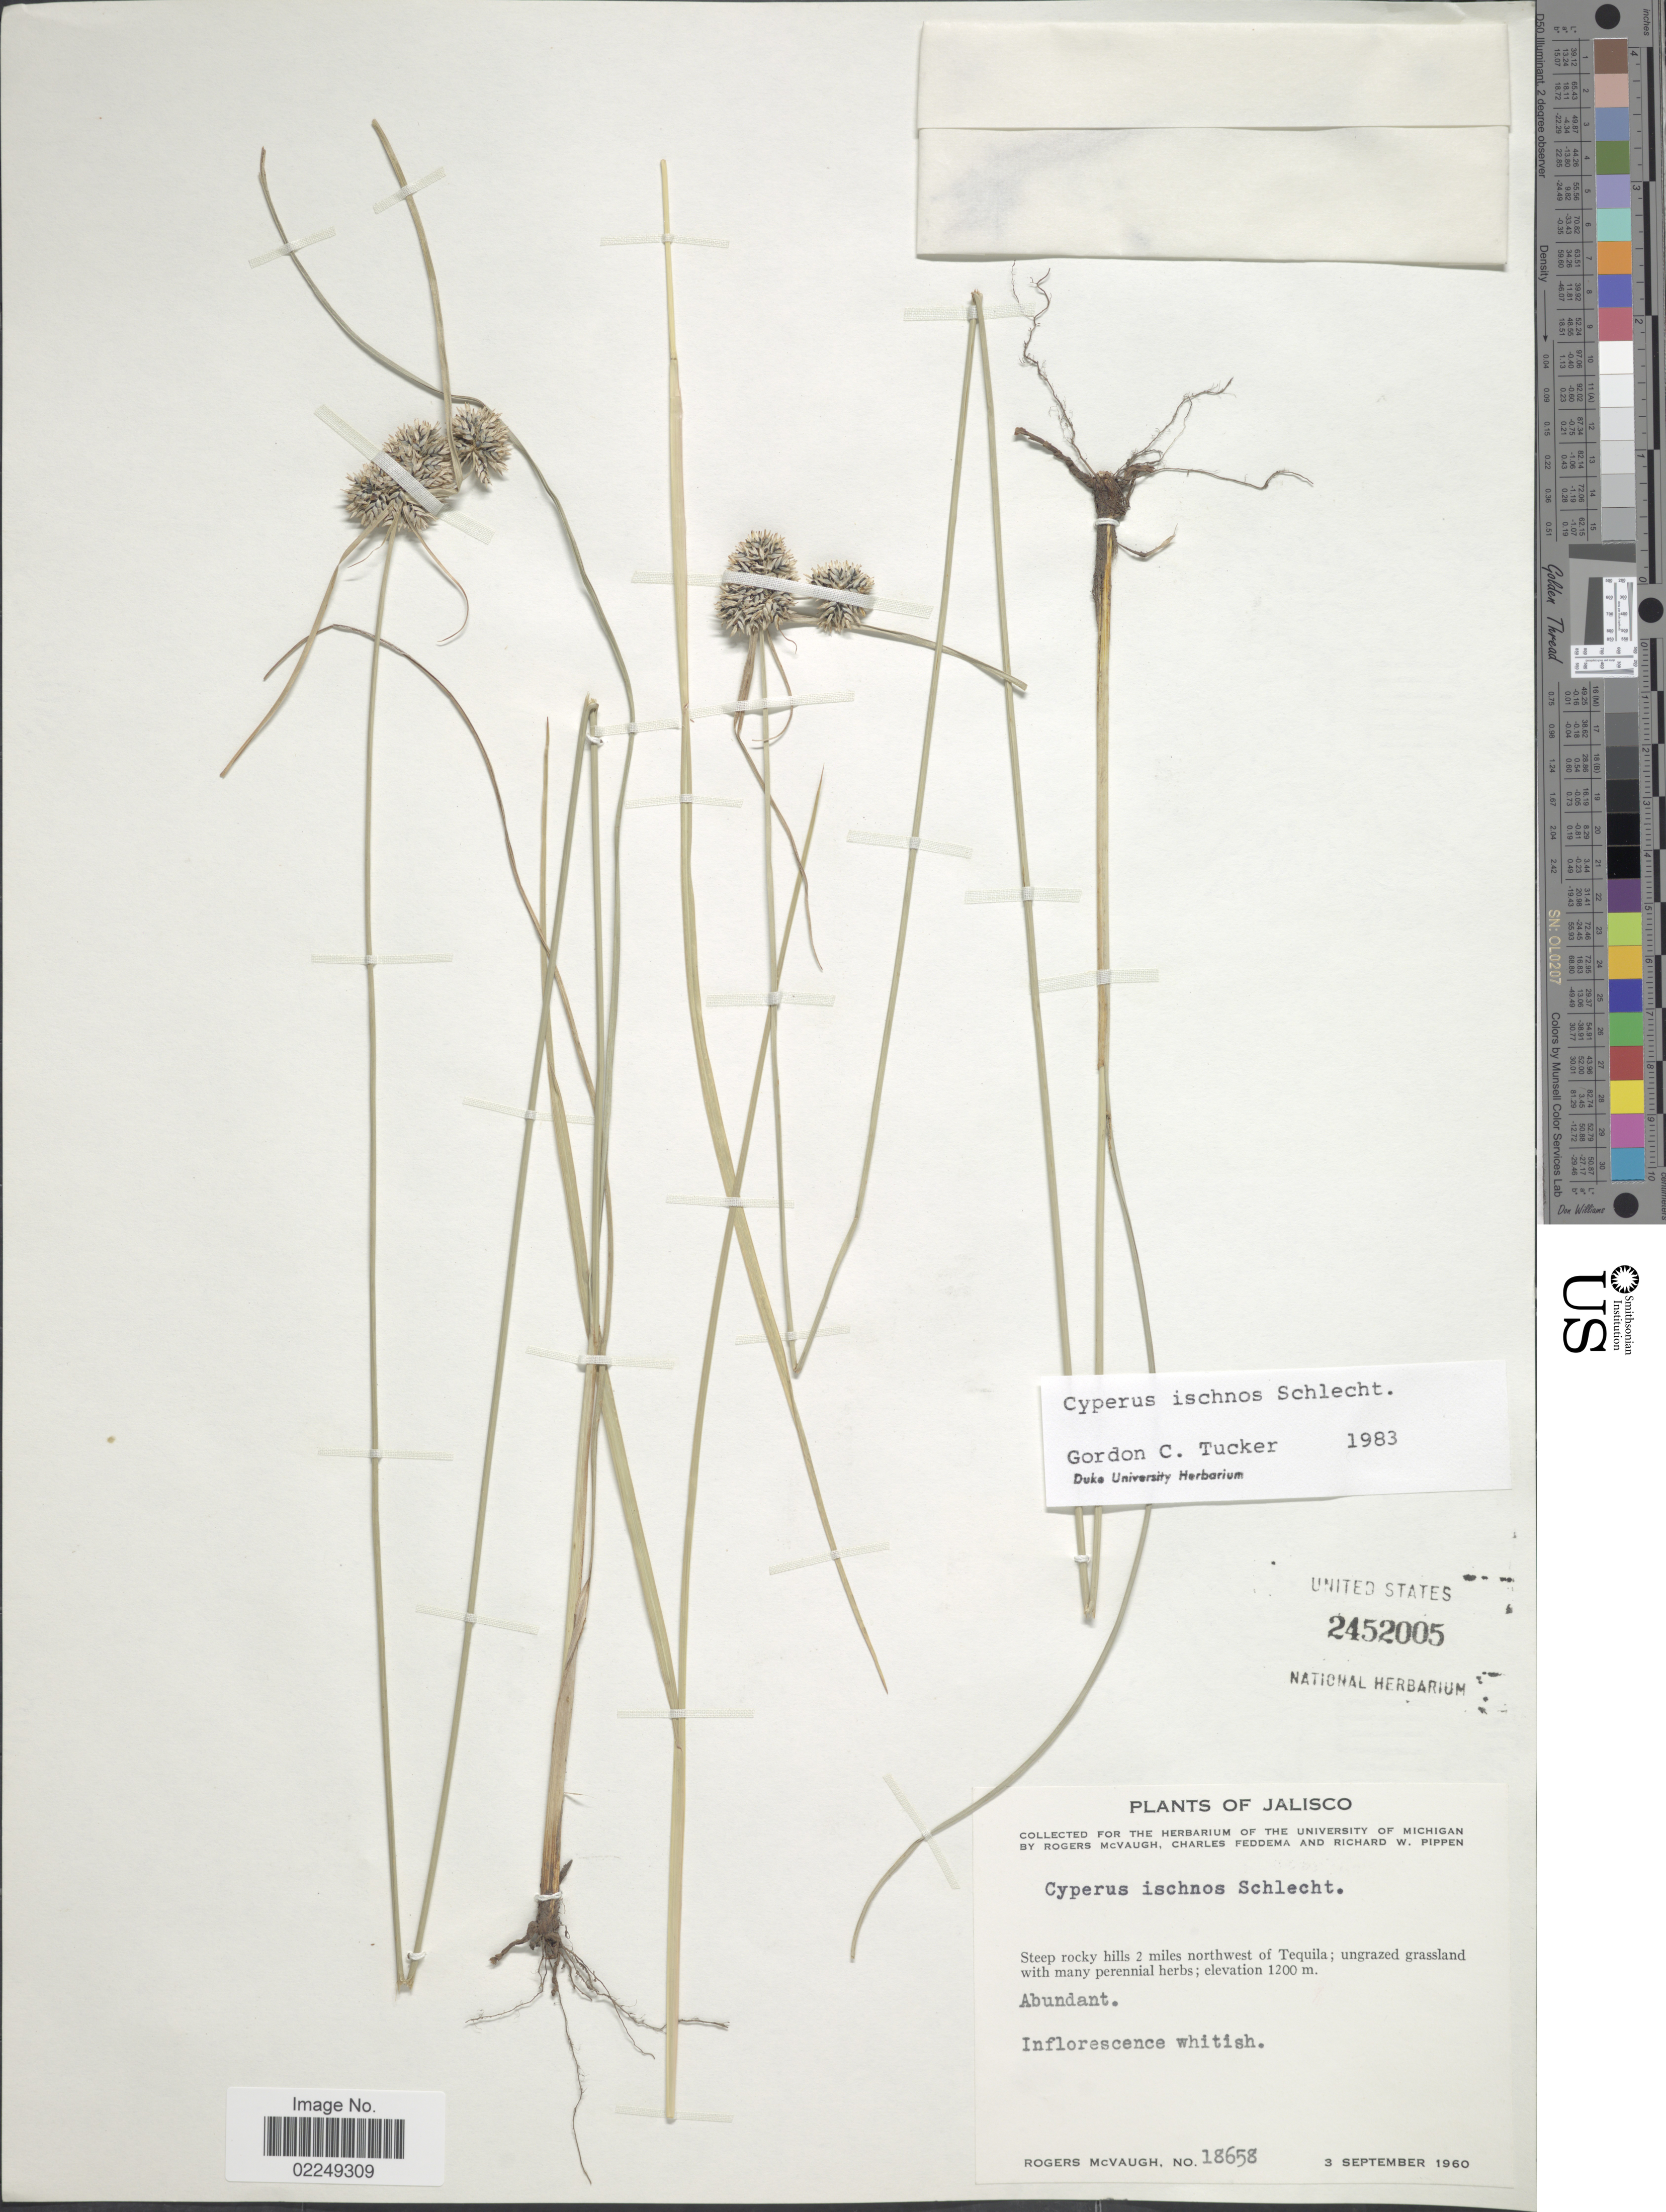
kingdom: Plantae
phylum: Tracheophyta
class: Liliopsida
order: Poales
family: Cyperaceae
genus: Cyperus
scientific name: Cyperus ischnos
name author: Schltdl.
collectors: R. McVaugh, C. Feddema & R. W. Pippen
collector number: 18658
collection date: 1960-09-03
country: Mexico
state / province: Jalisco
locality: Steep rocky hills 2 miles northwest of Tequila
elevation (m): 1200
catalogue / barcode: US 2452005